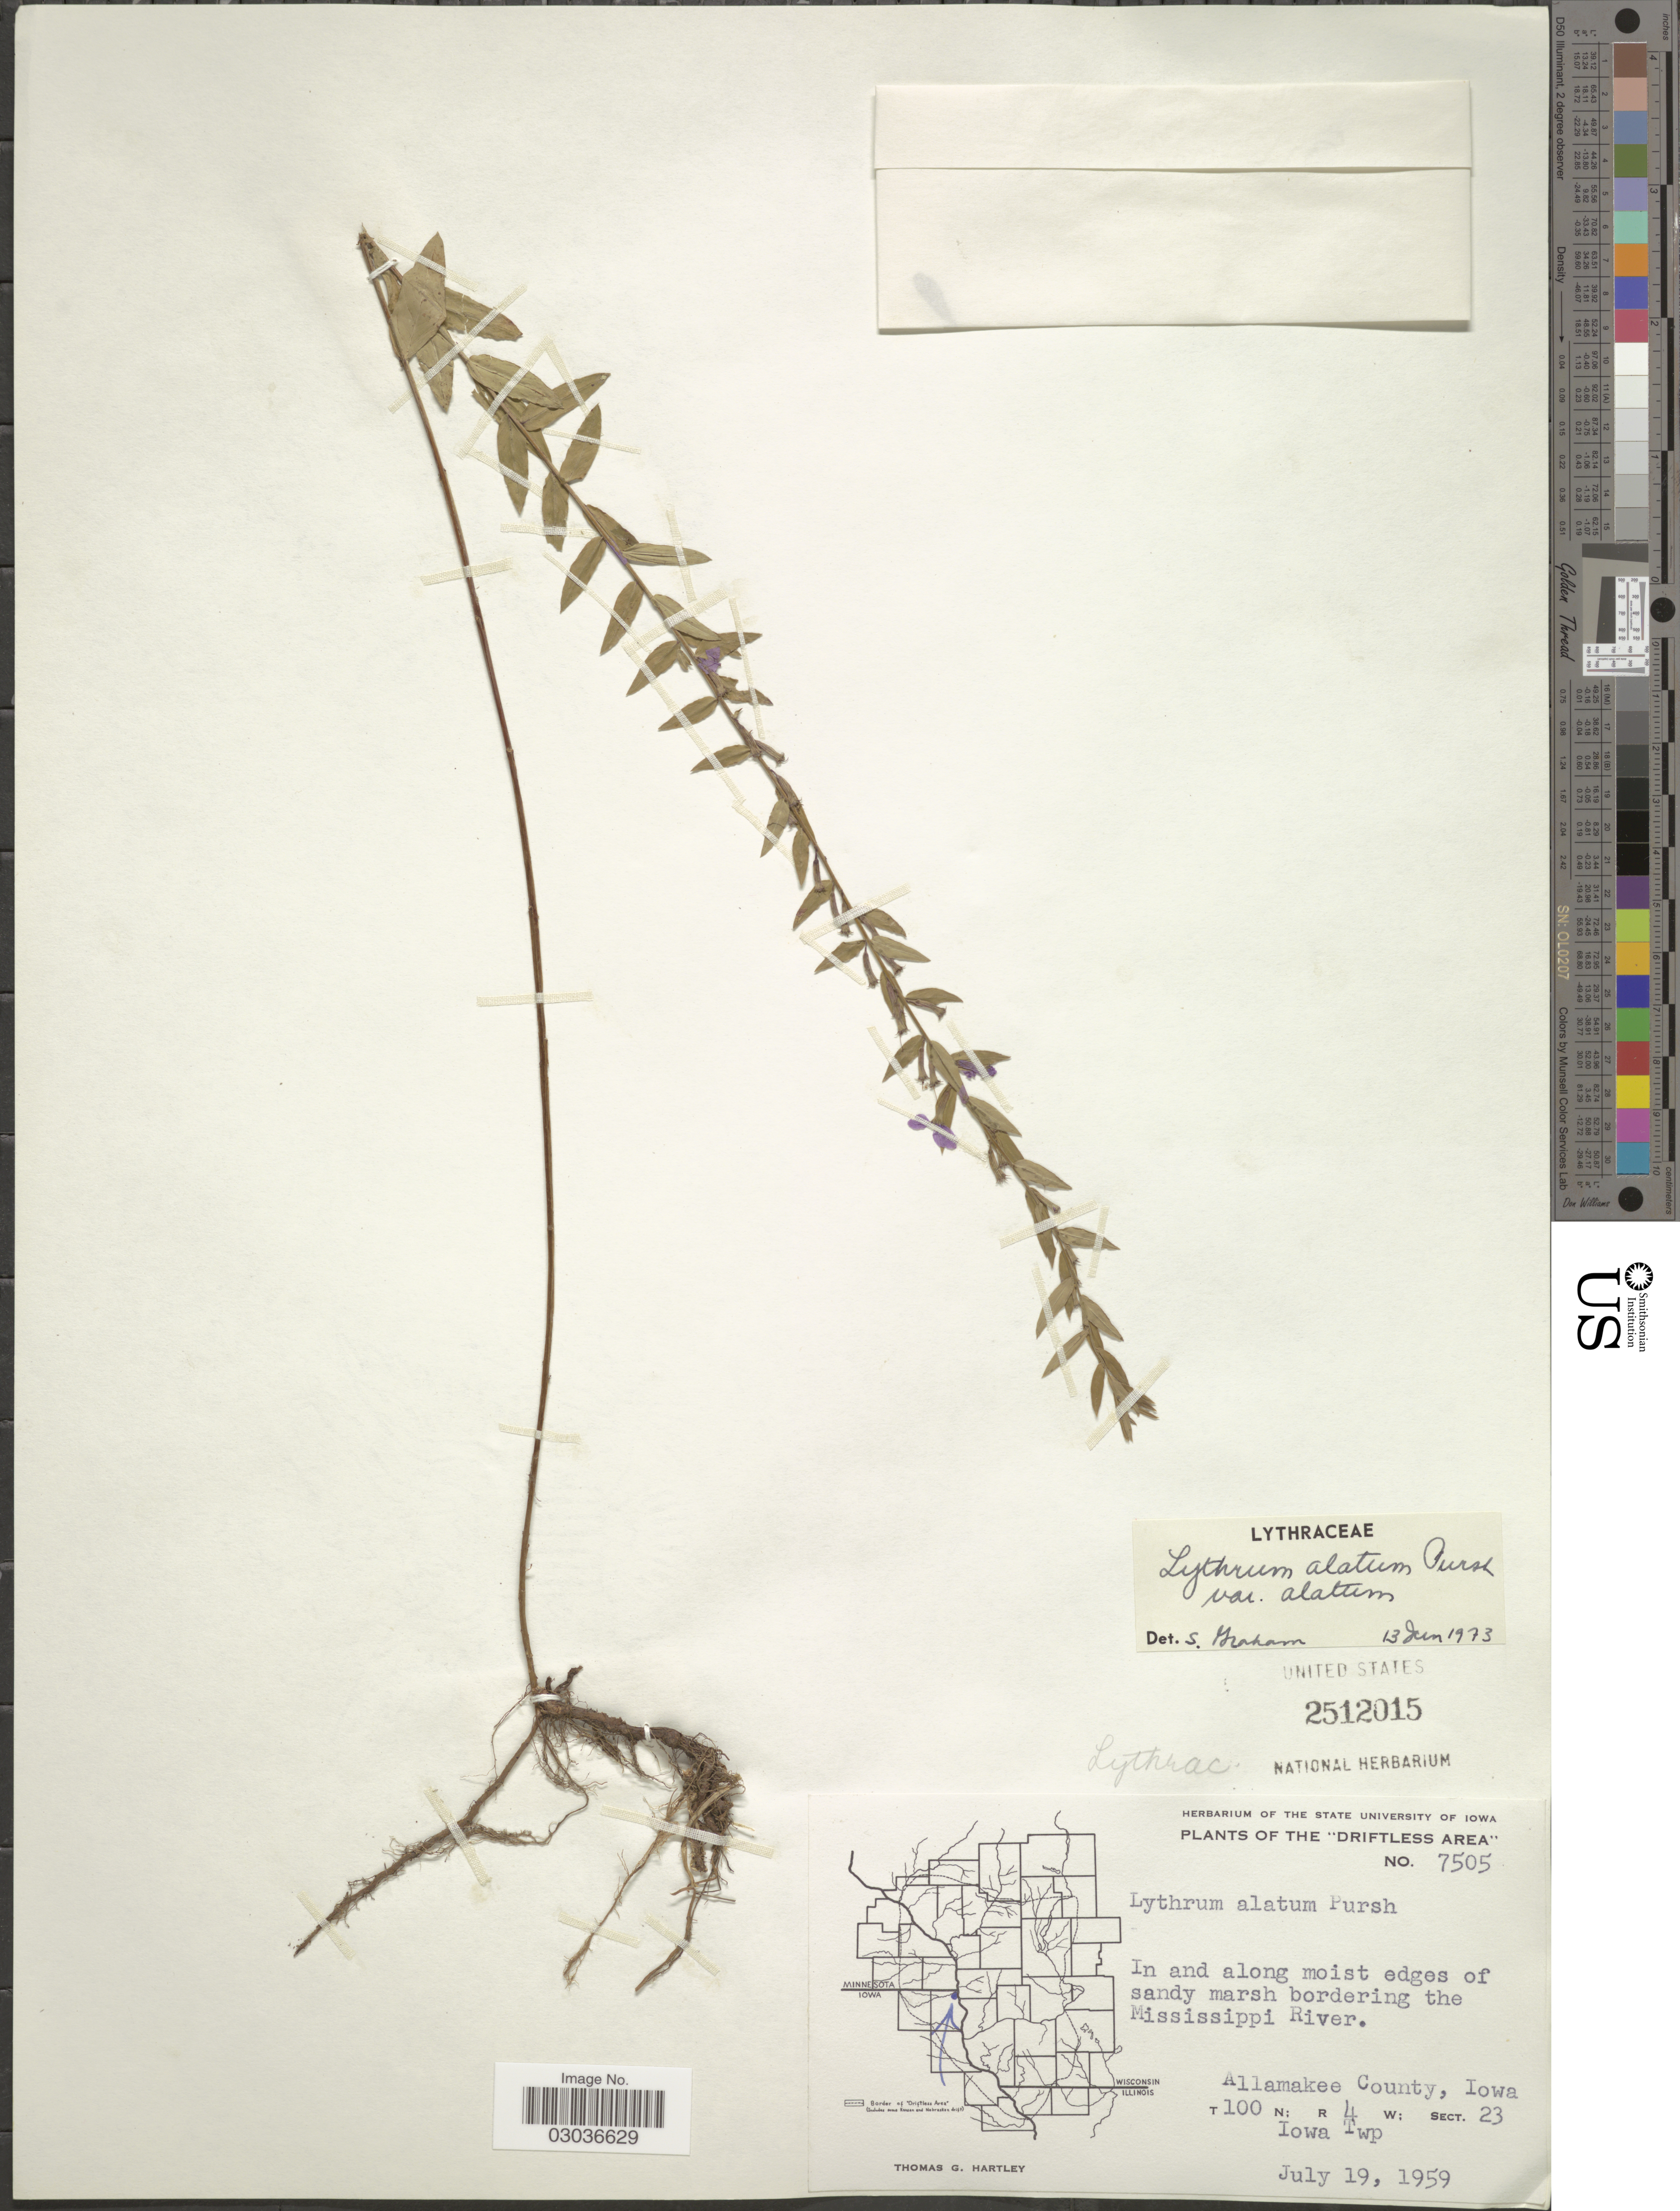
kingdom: Plantae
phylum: Tracheophyta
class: Magnoliopsida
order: Myrtales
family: Lythraceae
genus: Lythrum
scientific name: Lythrum alatum var. alatum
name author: Pursh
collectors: T. G. Hartley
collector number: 7505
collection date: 1959-07-19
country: United States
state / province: Iowa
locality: Driftless Area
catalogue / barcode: US 2512015